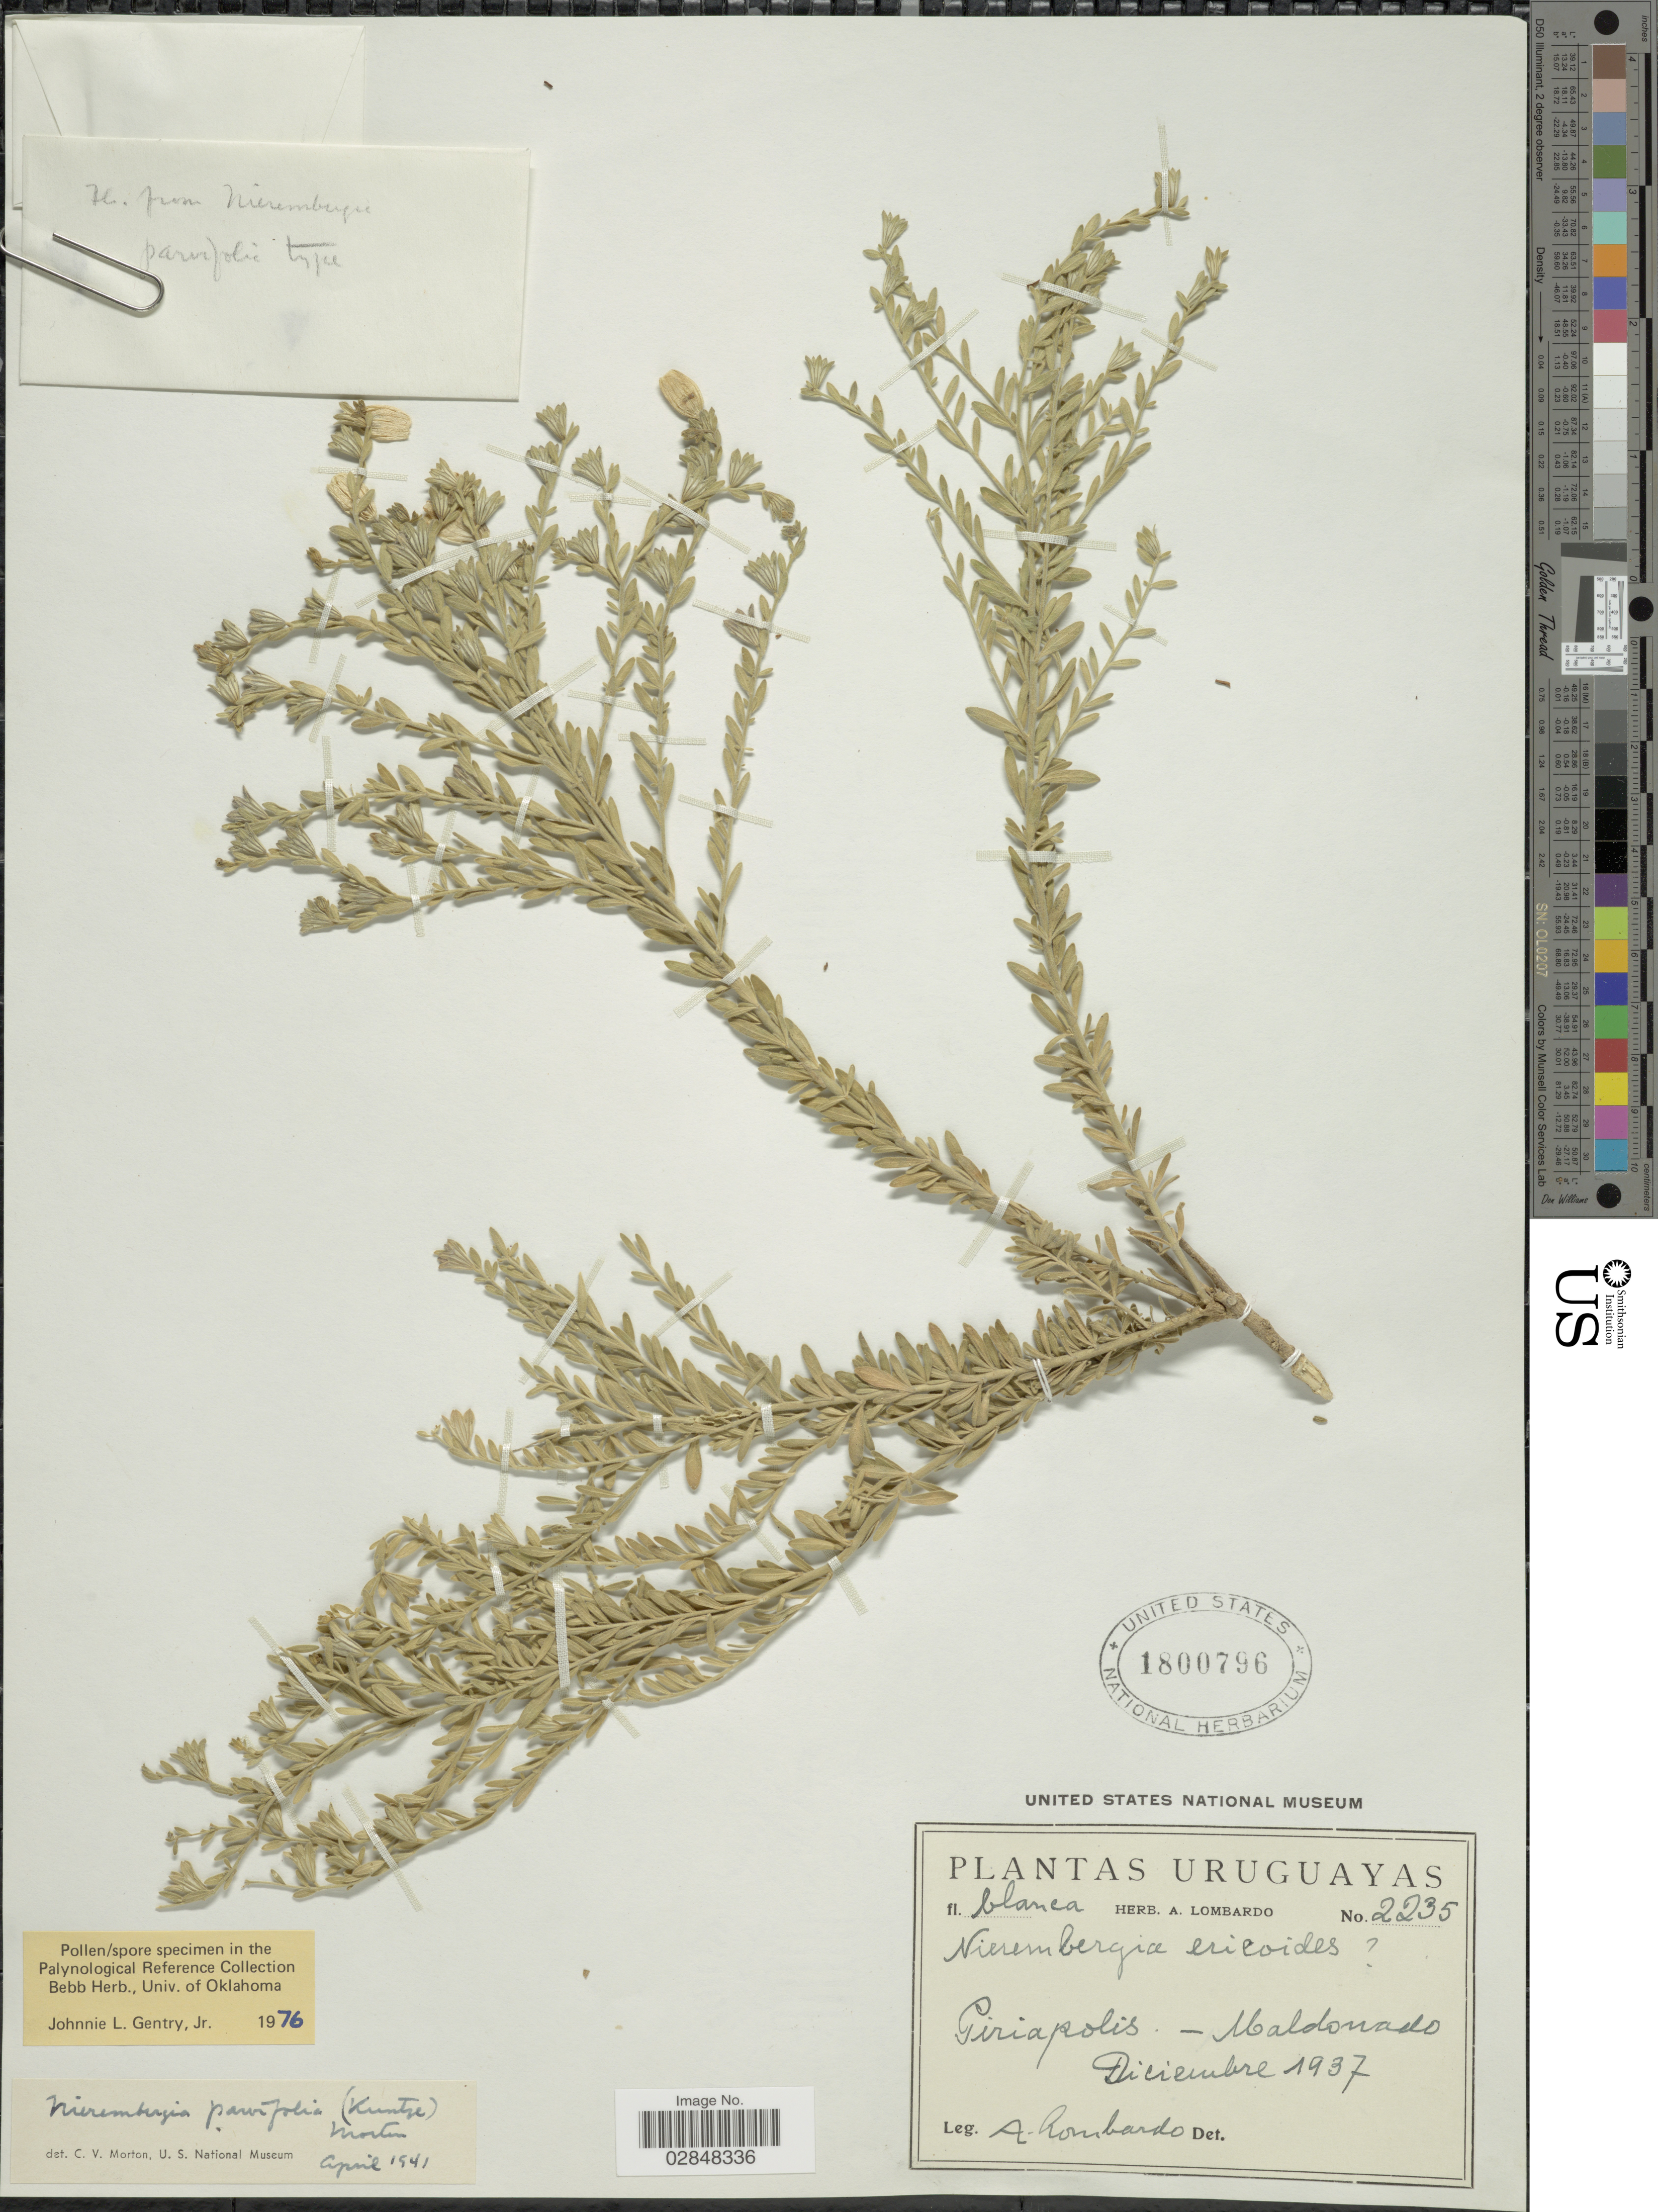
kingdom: Plantae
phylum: Tracheophyta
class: Magnoliopsida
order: Solanales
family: Solanaceae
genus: Nierembergia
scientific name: Nierembergia ericoides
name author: Miers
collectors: A. Lombardo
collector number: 2235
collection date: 1937-12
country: Uruguay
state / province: Maldonado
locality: Piriapolis.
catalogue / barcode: US 1800796